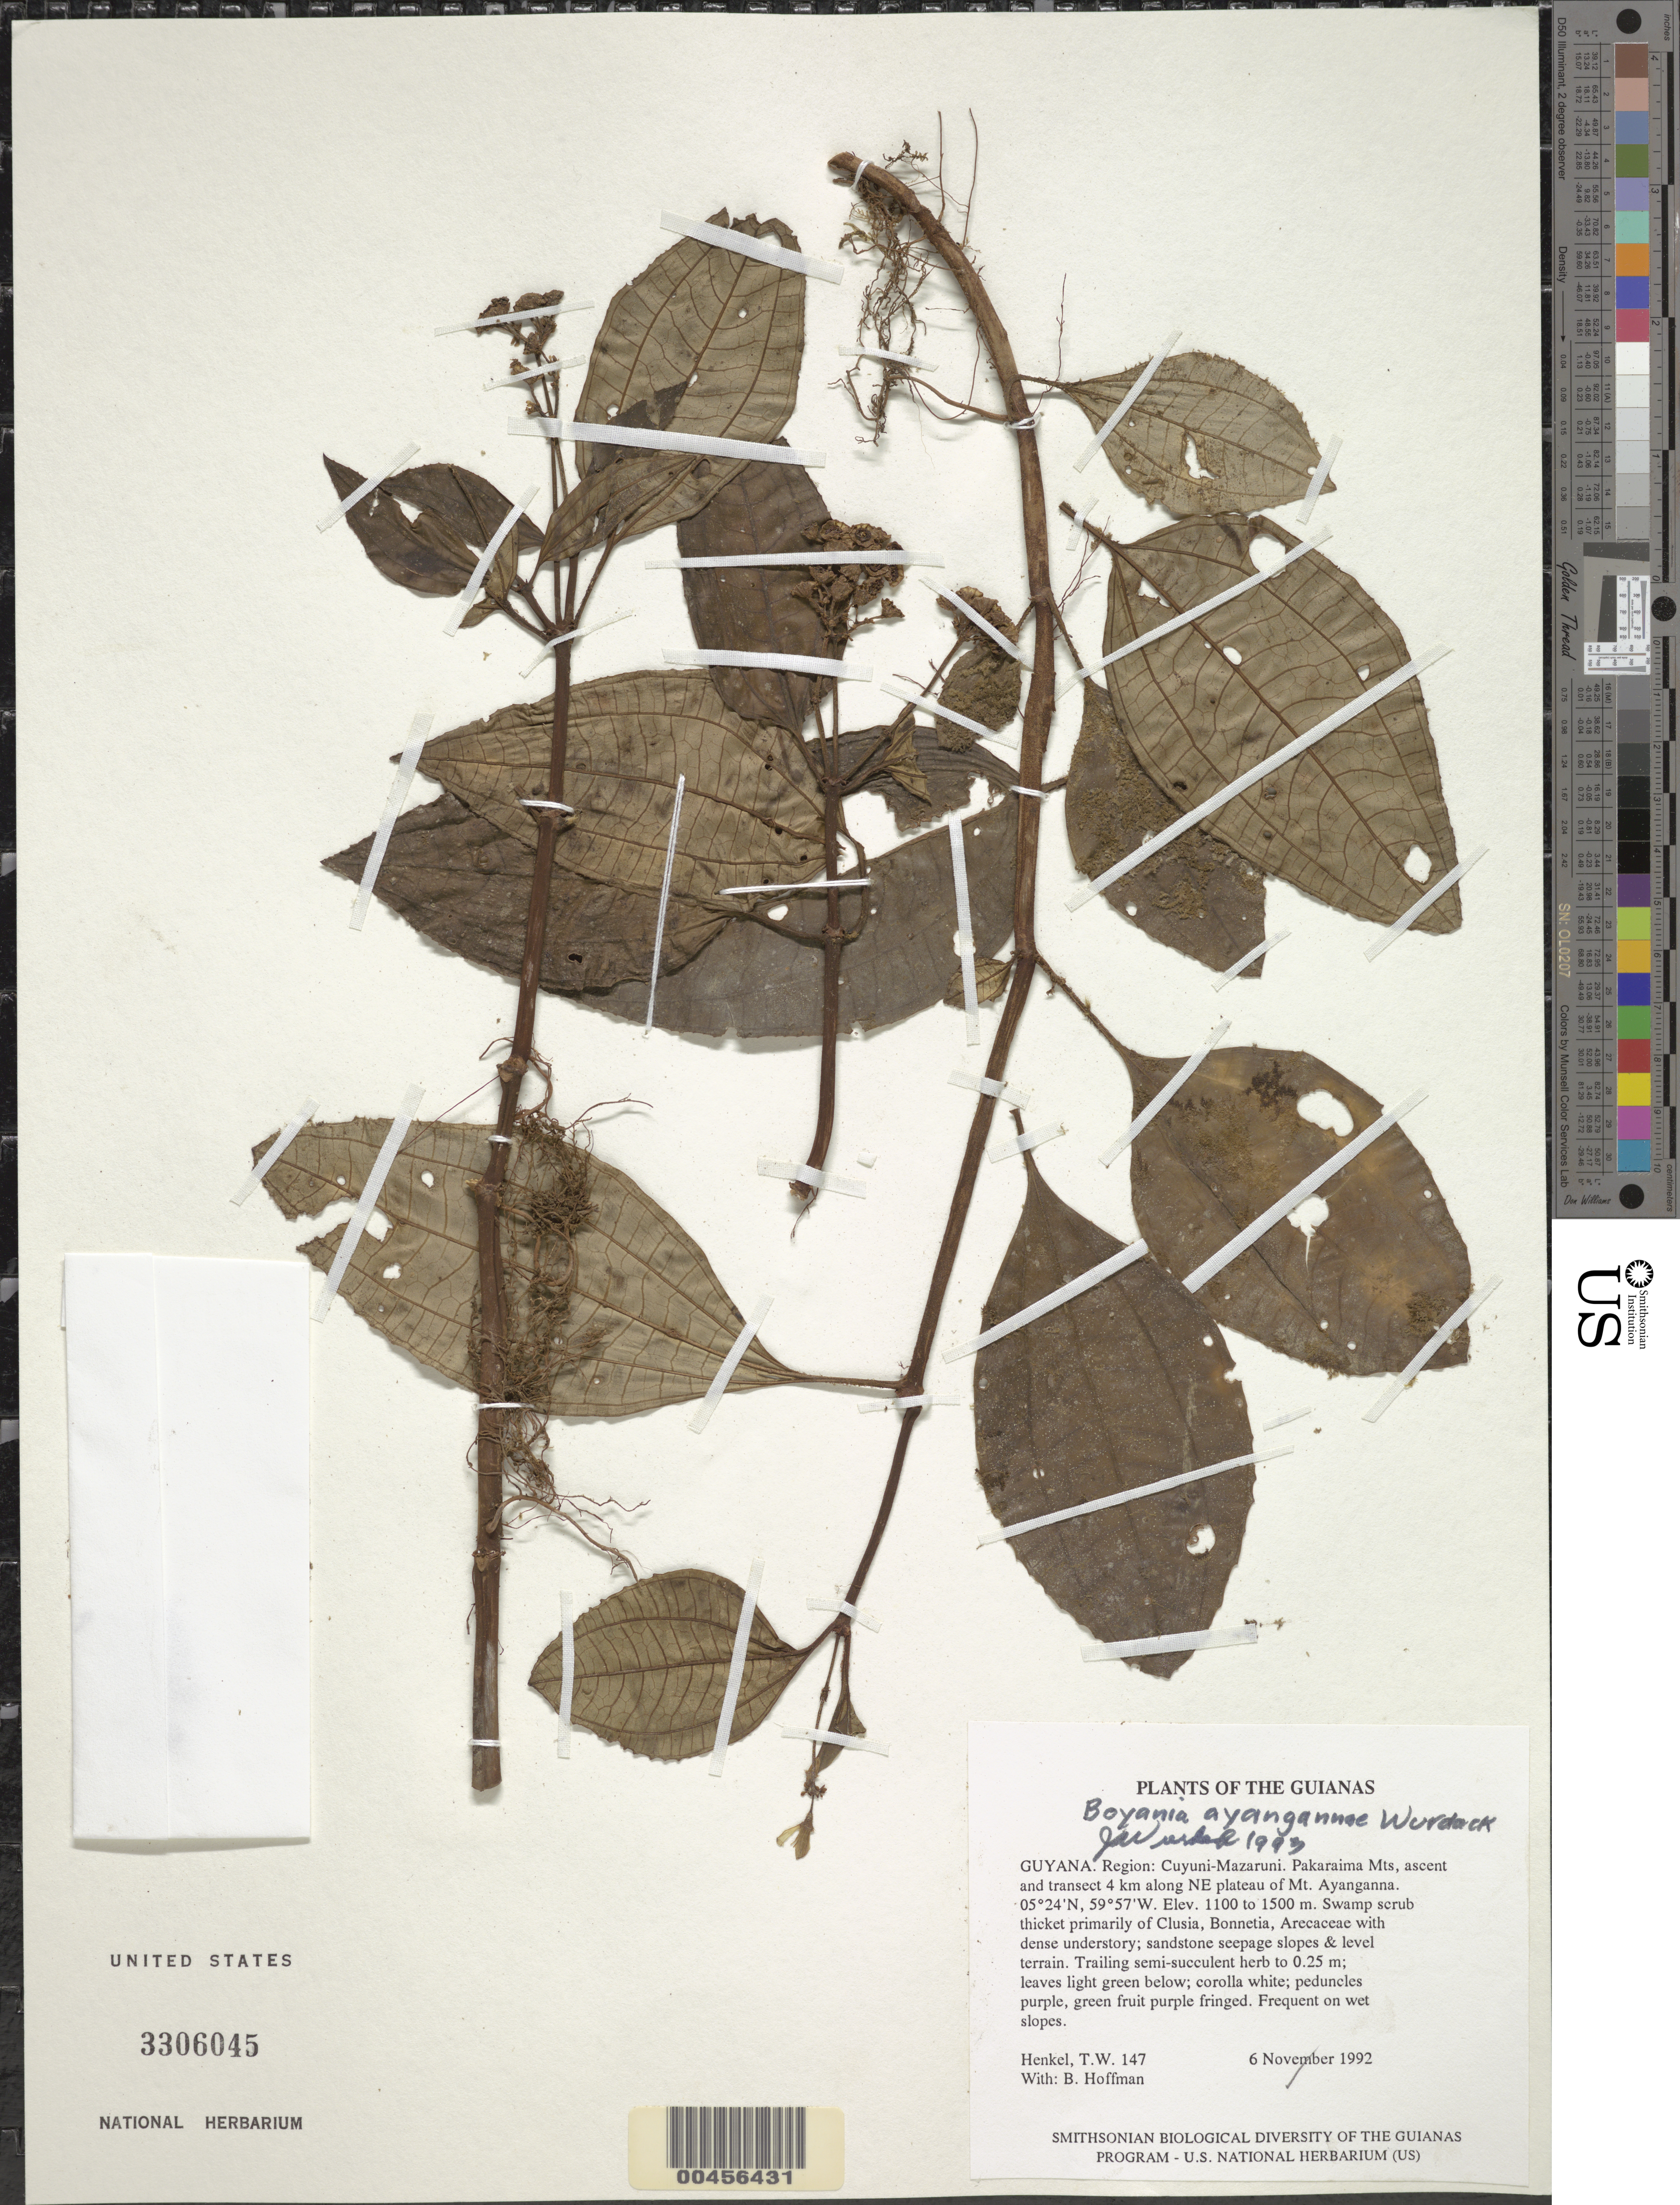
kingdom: Plantae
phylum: Tracheophyta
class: Magnoliopsida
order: Myrtales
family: Melastomataceae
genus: Boyania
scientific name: Boyania ayangannae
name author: Wurdack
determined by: Wurdack, John J., (US), US (UNITED STATES)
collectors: T. Henkel & B. Hoffman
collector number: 147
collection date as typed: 6 November 1992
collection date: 1992-11-06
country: Guyana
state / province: Cuyuni-Mazaruni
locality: Pakaraima Mts, ascent and transect 4 km along NE plateau of Mt. Ayanganna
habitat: Swamp scrub thicket with dense understory; sandstone seepage slopes & level terrain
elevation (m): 1100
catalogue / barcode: US 3306045